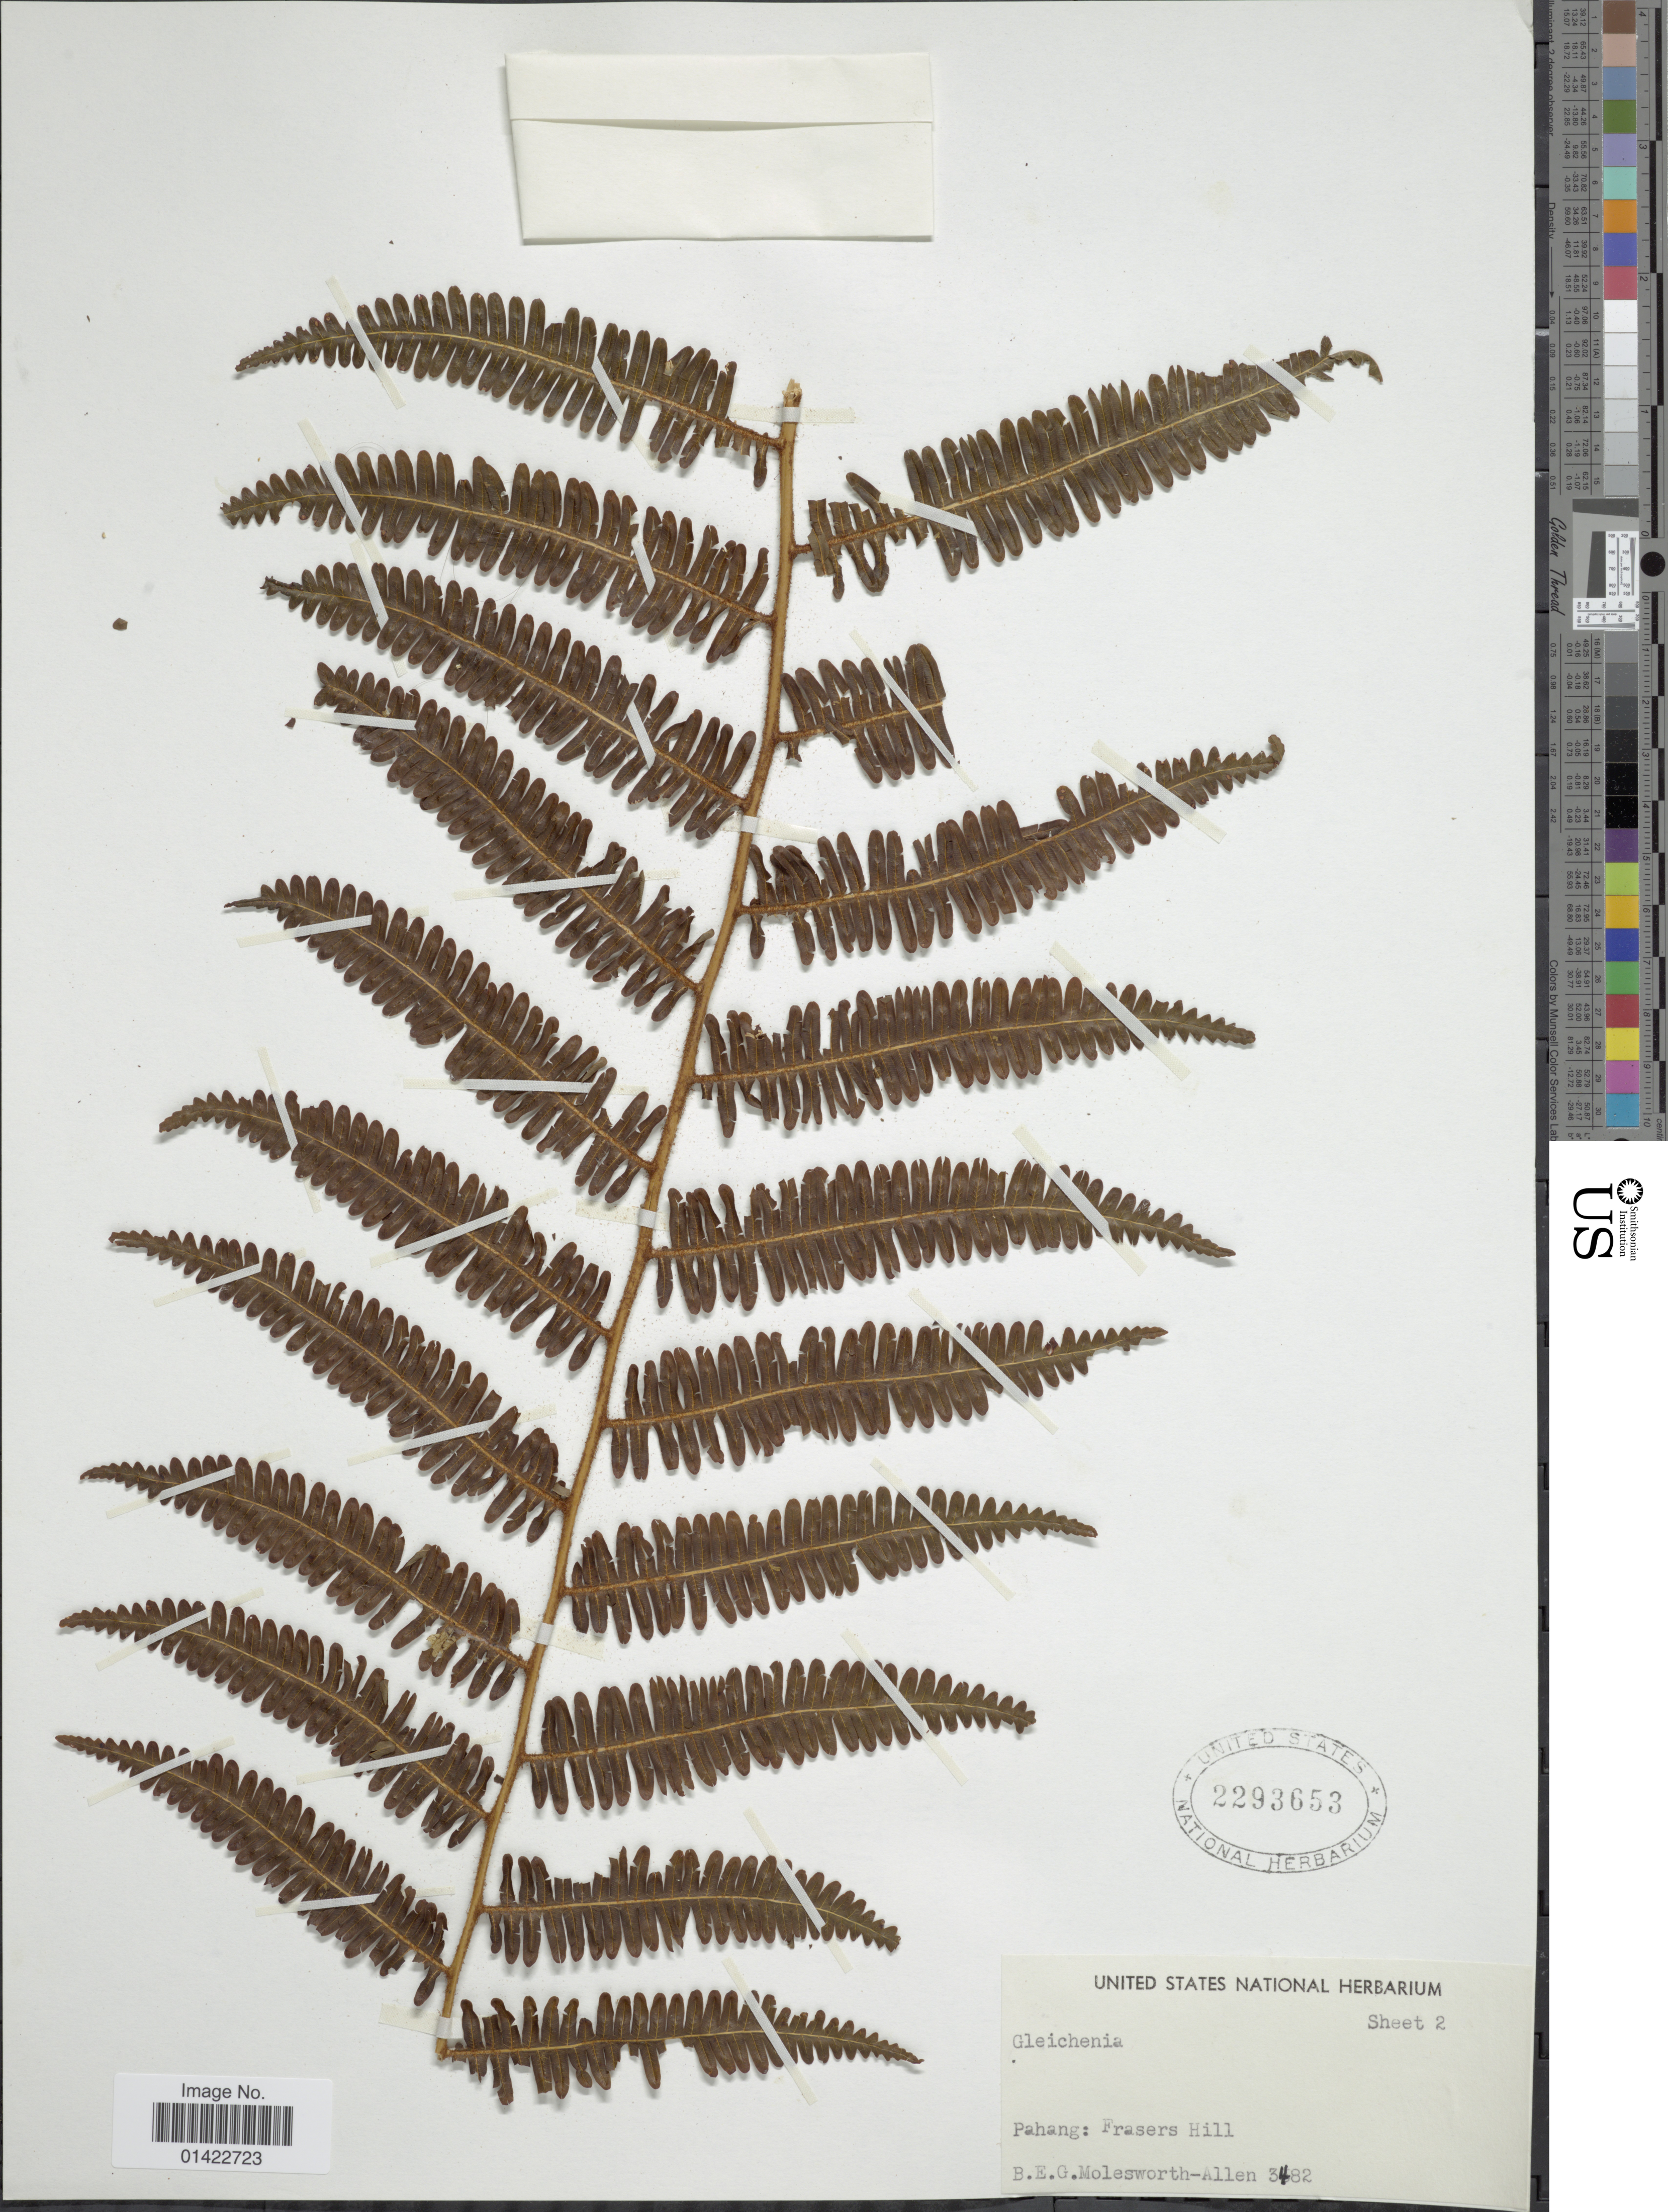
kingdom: Plantae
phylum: Tracheophyta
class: Polypodiopsida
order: Gleicheniales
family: Gleicheniaceae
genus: Sticherus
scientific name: Sticherus sp.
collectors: B. E. G. Molesworth-Allen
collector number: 3482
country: Malaysia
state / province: Pahang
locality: Frasers Hill.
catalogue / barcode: US 2293653